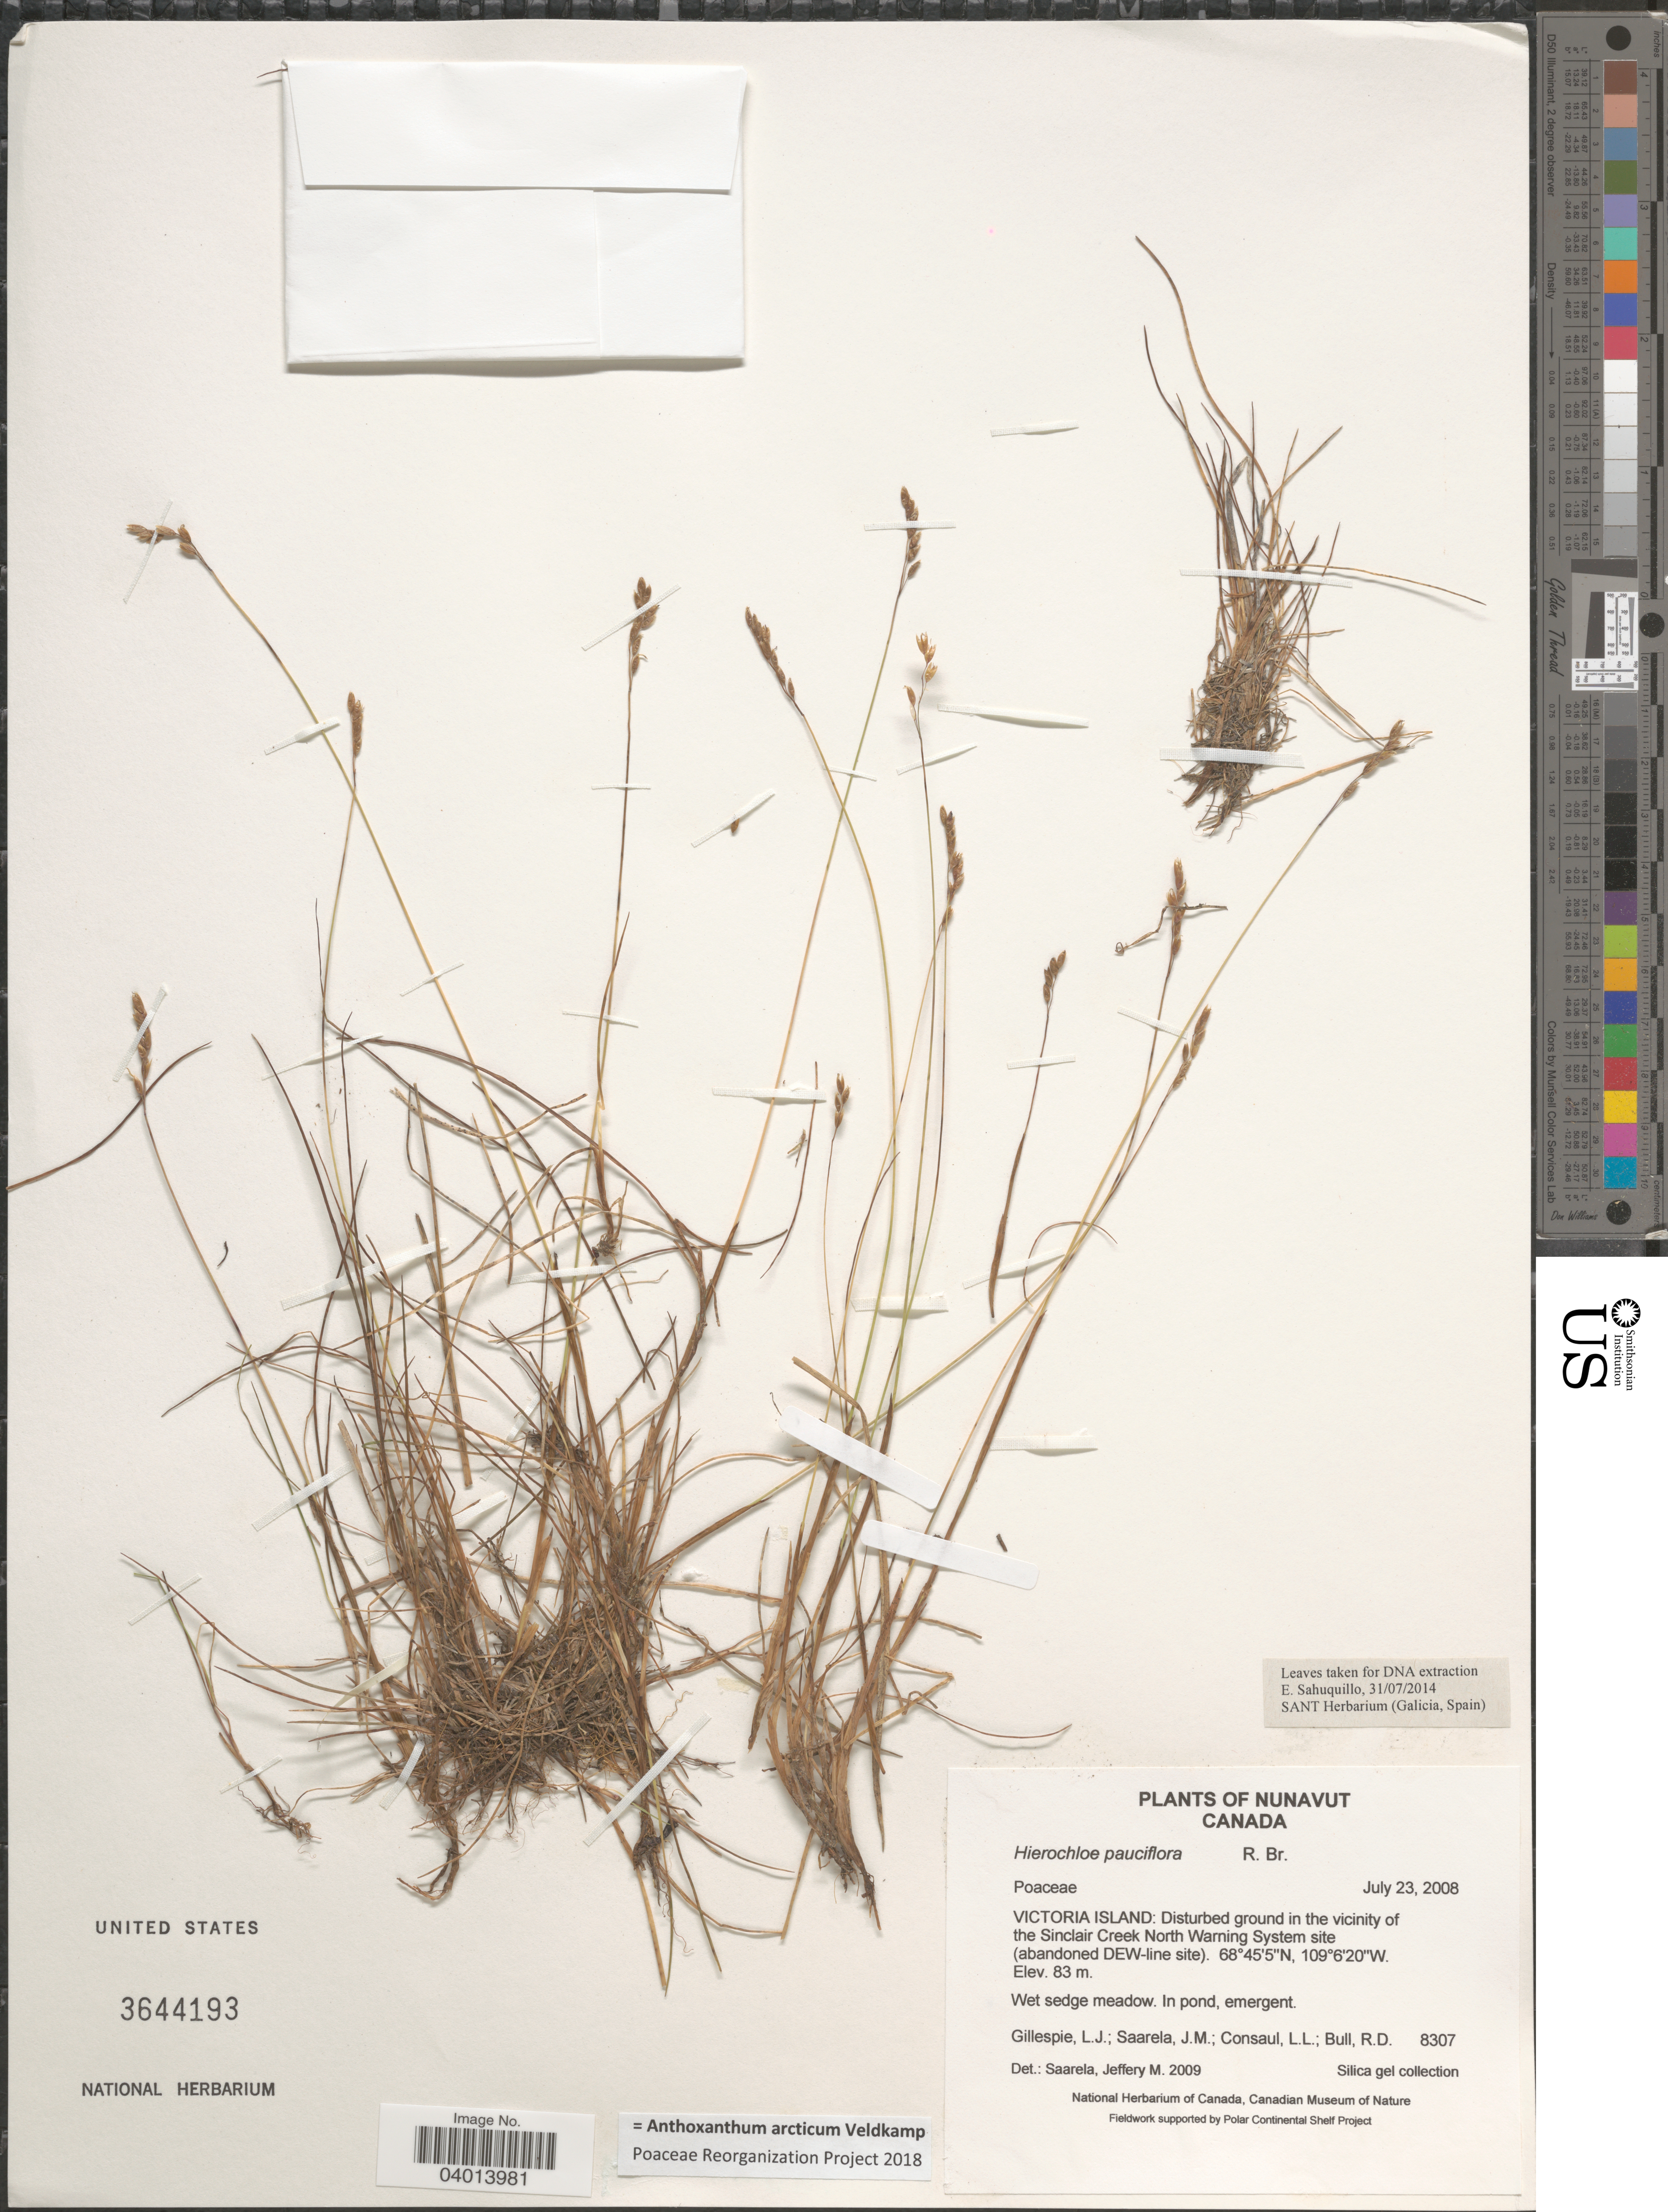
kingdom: Plantae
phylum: Tracheophyta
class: Liliopsida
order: Poales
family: Poaceae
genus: Anthoxanthum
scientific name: Anthoxanthum arcticum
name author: Veldkamp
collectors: L. Gillespie, J. Saarela, L. Consaul & R. Bull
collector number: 8307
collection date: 2008-07-23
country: Canada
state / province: Nunavut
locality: Victoria Island: Disturbed ground in the vicinity of the Sinclair Creek North Warning System site (abandoned DEW-line site).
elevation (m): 83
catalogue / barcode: US 3644193